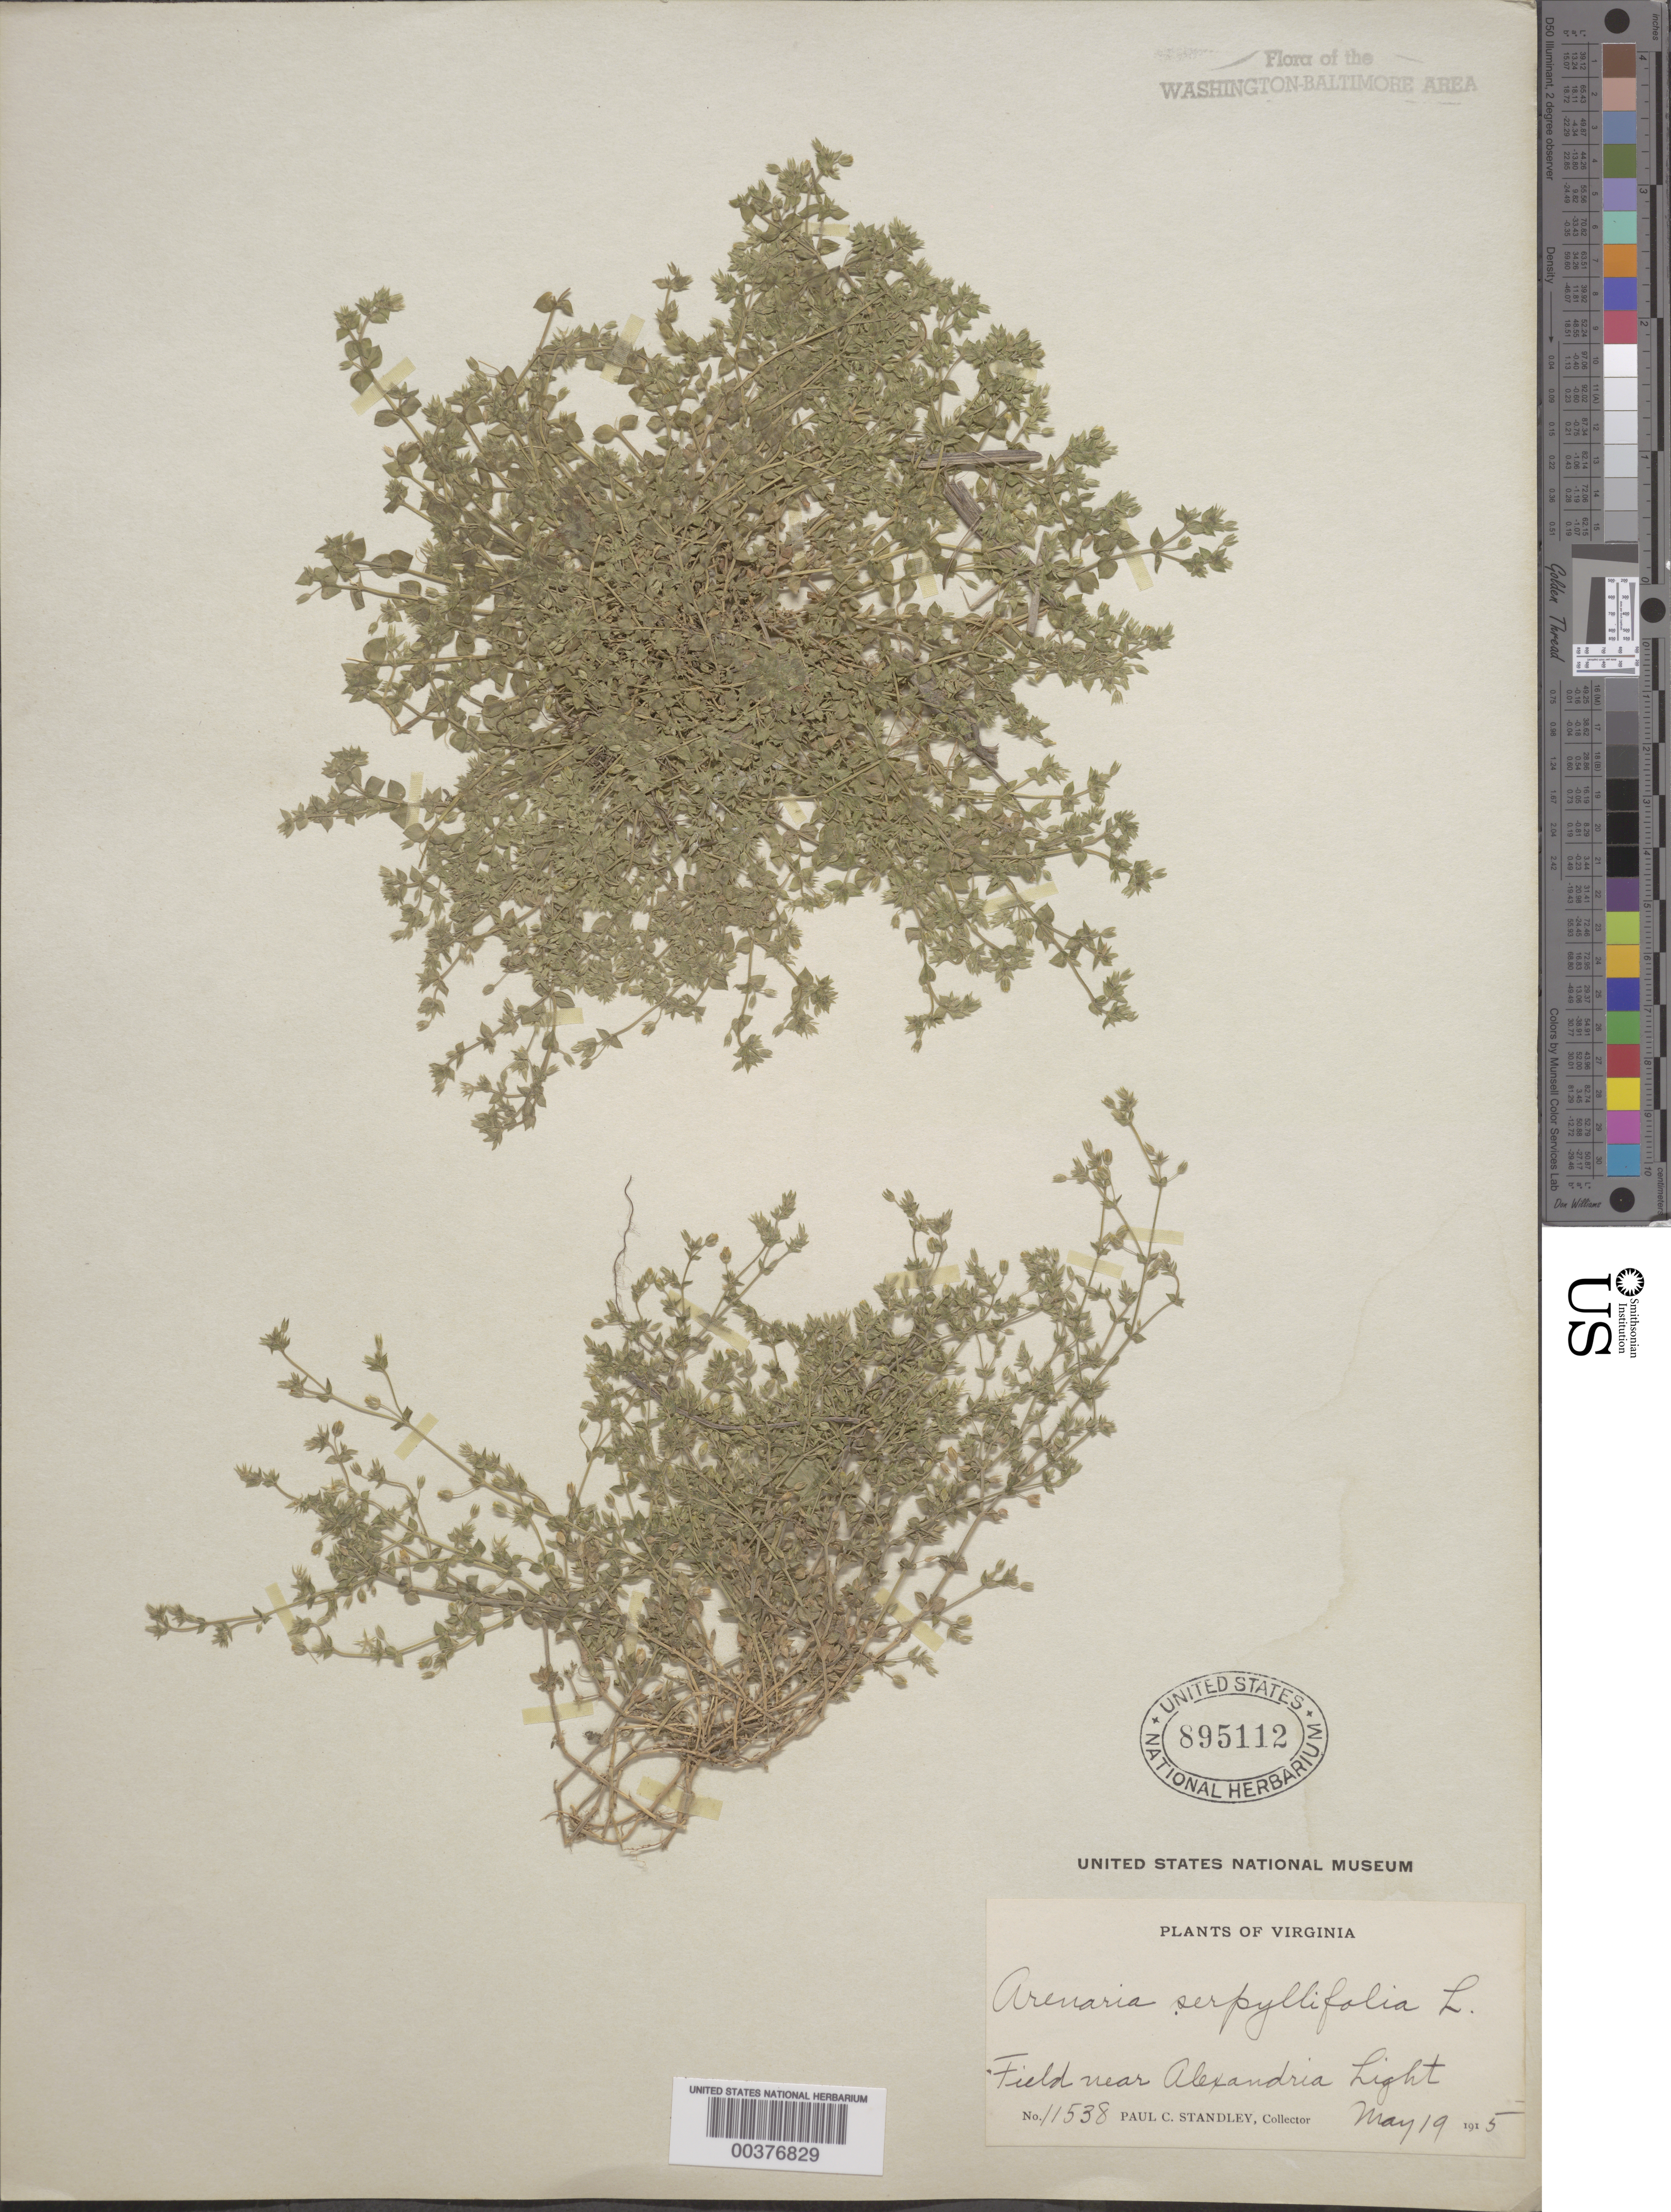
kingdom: Plantae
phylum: Tracheophyta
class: Magnoliopsida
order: Caryophyllales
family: Caryophyllaceae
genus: Arenaria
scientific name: Arenaria serpyllifolia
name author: L.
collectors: P. C. Standley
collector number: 11538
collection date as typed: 19 May 1915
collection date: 1915-05-19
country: United States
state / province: Virginia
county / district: City of Alexandria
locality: Alexandria Light vicinity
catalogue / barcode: US 895112